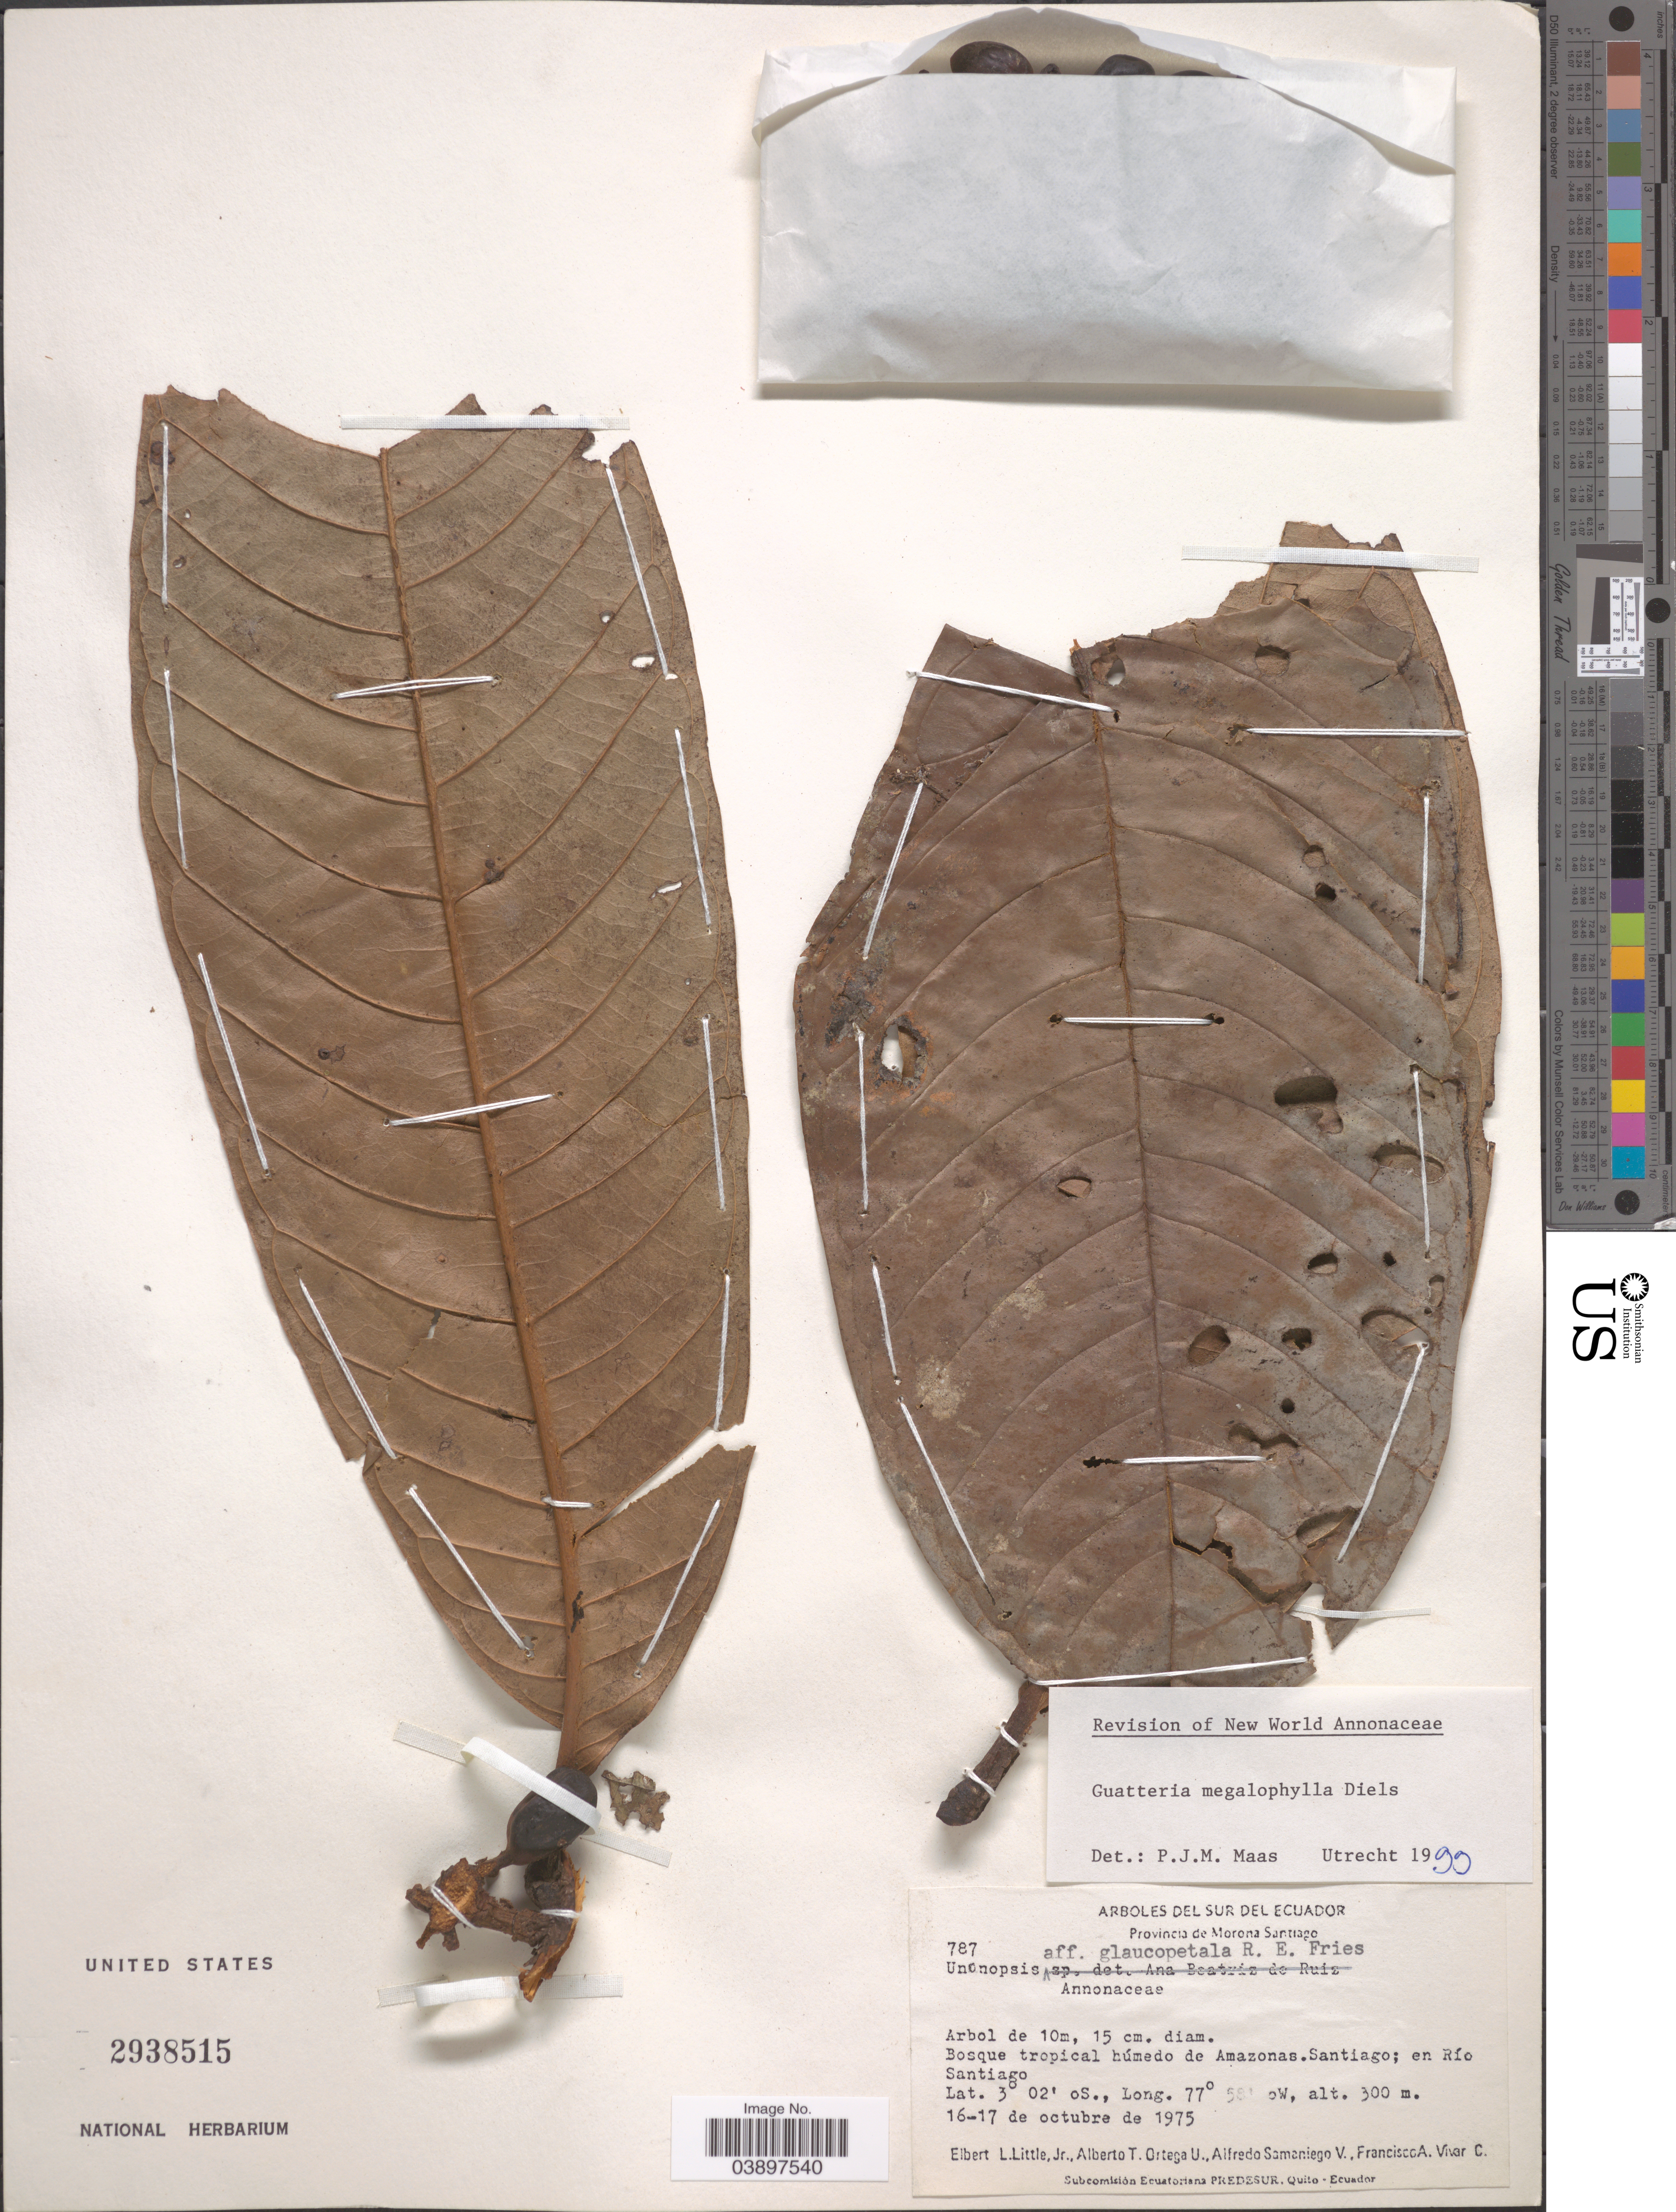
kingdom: Plantae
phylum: Tracheophyta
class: Magnoliopsida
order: Magnoliales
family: Annonaceae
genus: Guatteria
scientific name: Guatteria megalophylla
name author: Diels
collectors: E. L. Little, A. T. Ortega U., A. V. Samaniego & F. A. Vivar C.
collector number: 787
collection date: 1975-10-16/1975-10-17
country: Ecuador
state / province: Morona-Santiago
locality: Del Sur del Ecuador. Bosque tropical húmedo de Amazonas. Santiago; en Río Santiago.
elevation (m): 300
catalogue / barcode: US 2938515